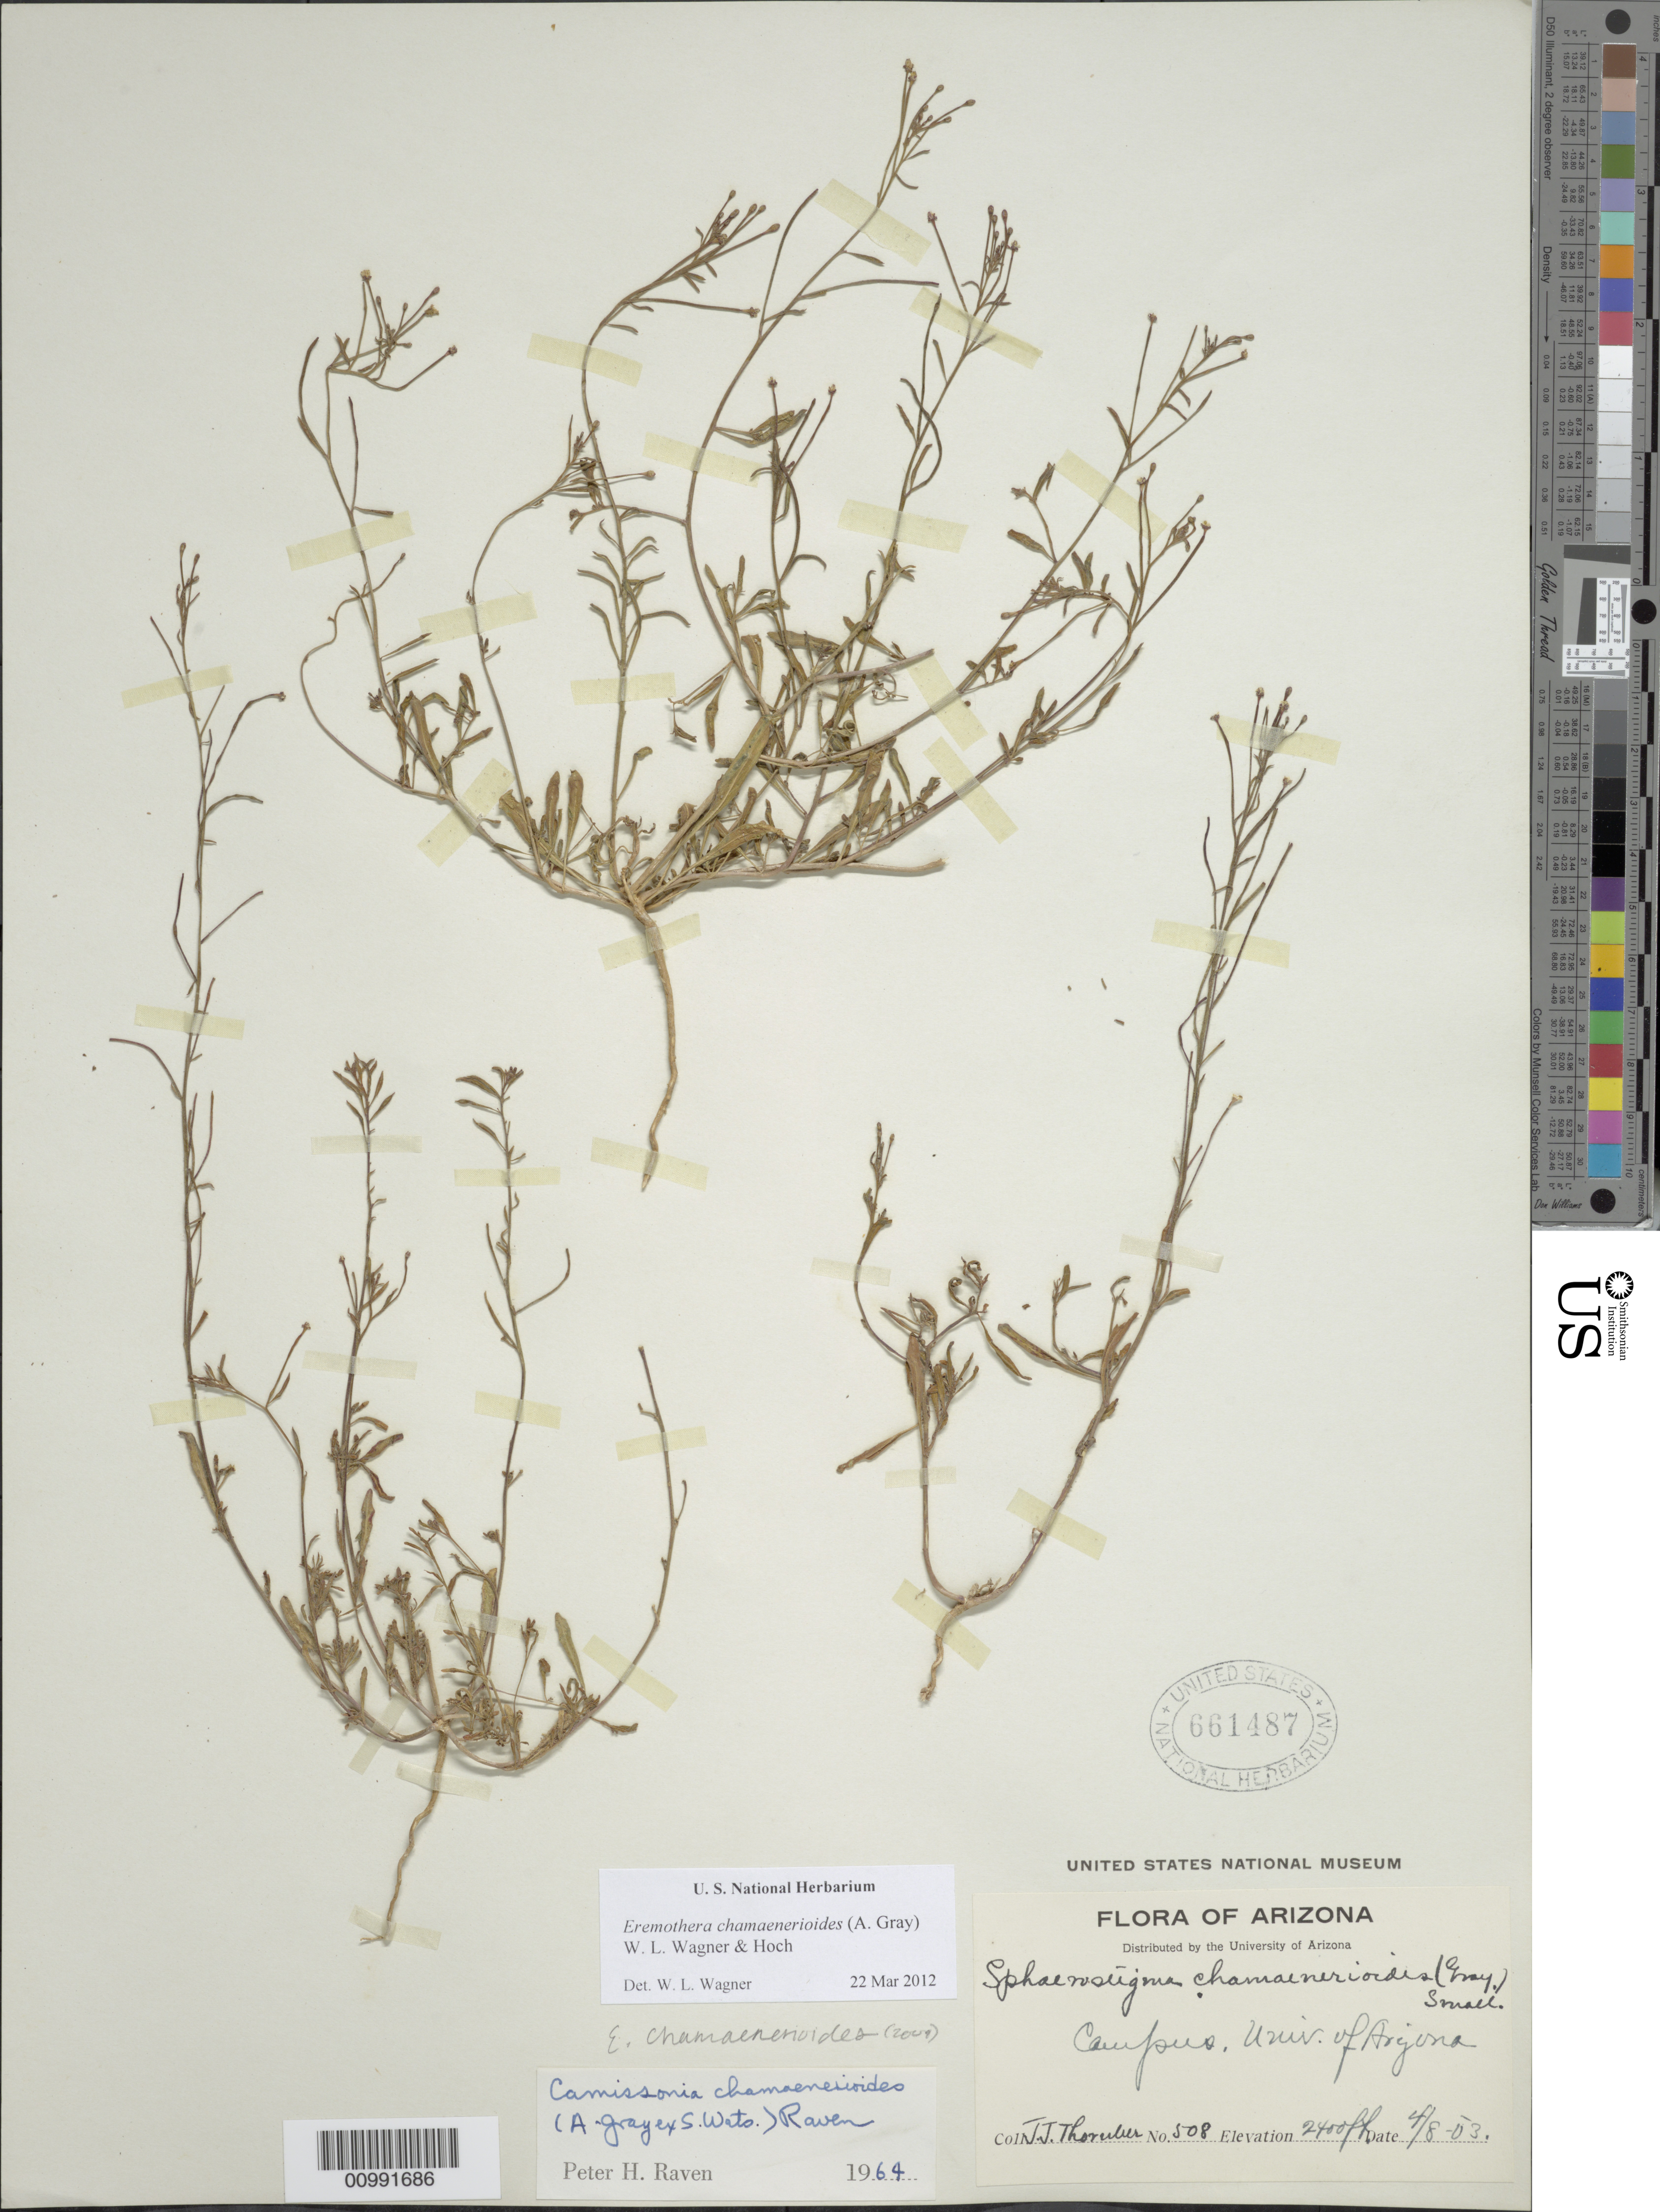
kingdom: Plantae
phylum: Tracheophyta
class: Magnoliopsida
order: Myrtales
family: Onagraceae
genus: Eremothera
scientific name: Eremothera chamaenerioides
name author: (A. Gray) W.L. Wagner & Hoch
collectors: J. Thornber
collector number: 508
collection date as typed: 08 Apr 1903 or 04 Aug 1903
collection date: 1903-04-08/1903-08-04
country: United States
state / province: Arizona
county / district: Pima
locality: University of Arizona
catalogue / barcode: US 661487